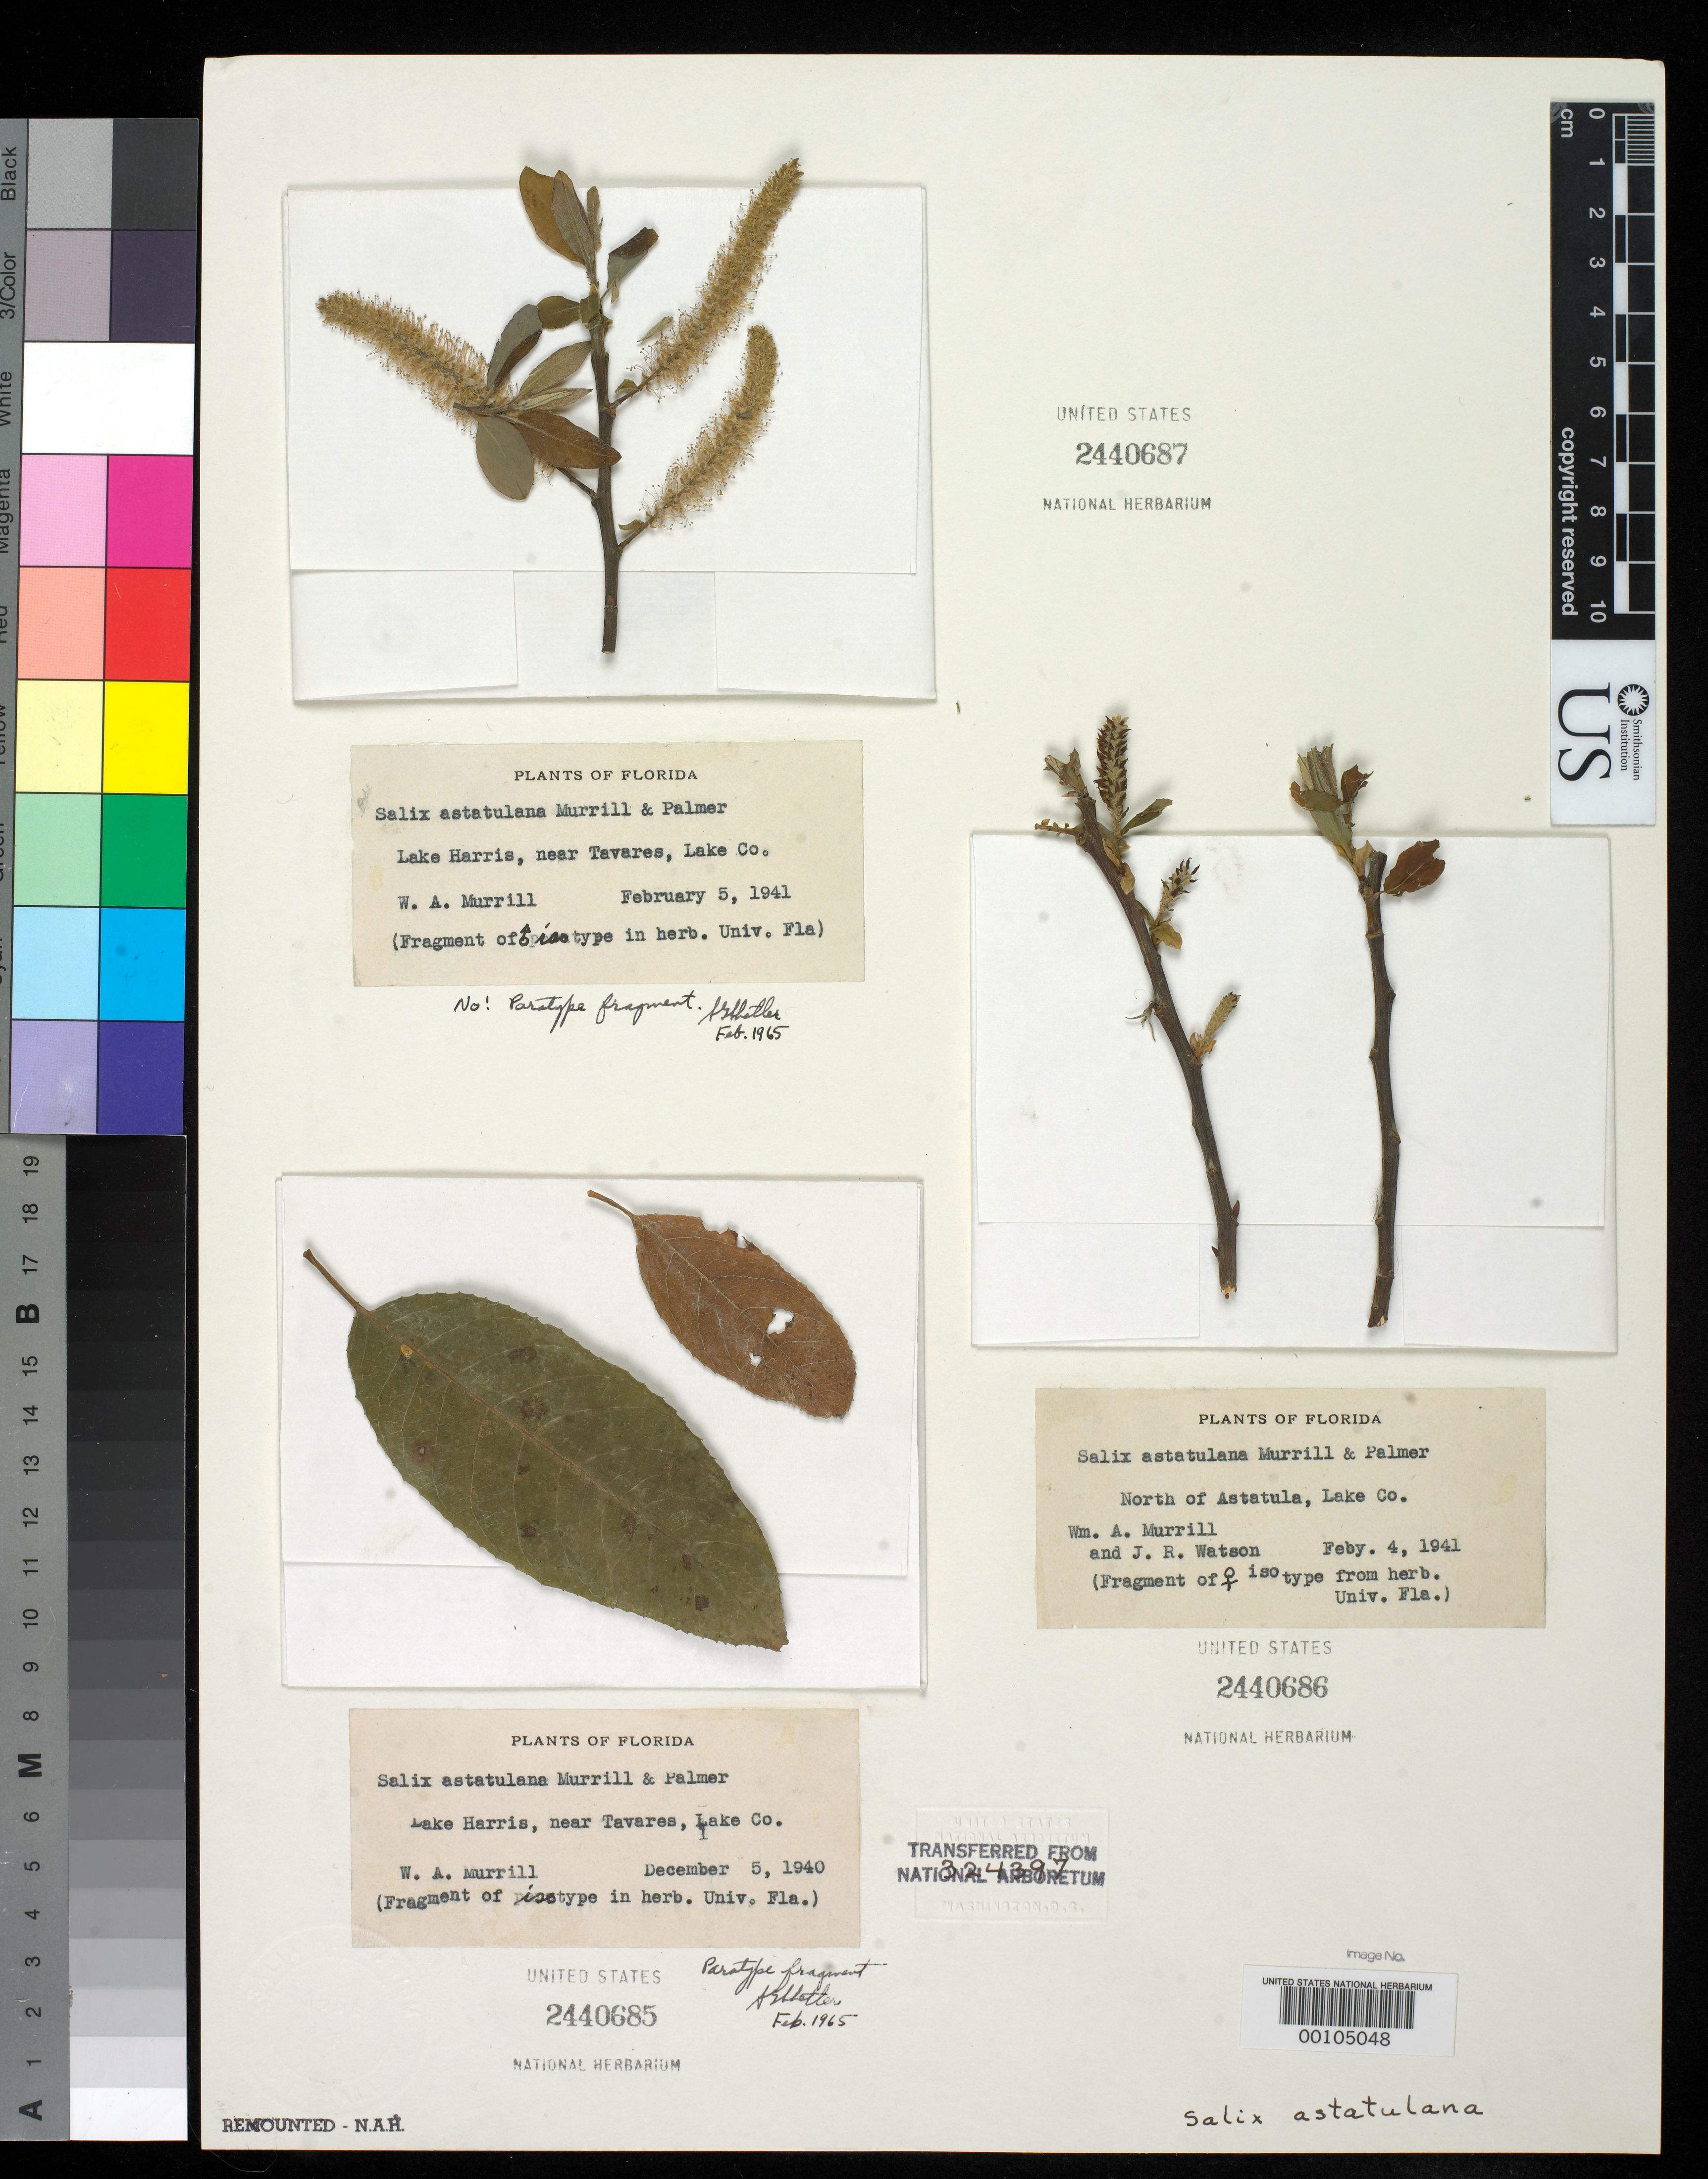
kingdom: Plantae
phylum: Tracheophyta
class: Magnoliopsida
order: Malpighiales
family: Salicaceae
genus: Salix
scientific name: Salix astatulana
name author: Murrill & E.J. Palmer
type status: Type Material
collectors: W. A. Murrill & J. R. Watson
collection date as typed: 04 Feb 1941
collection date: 1941-02-04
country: United States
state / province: Florida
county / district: Lake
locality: North of Astatula.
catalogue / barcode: US 2440686